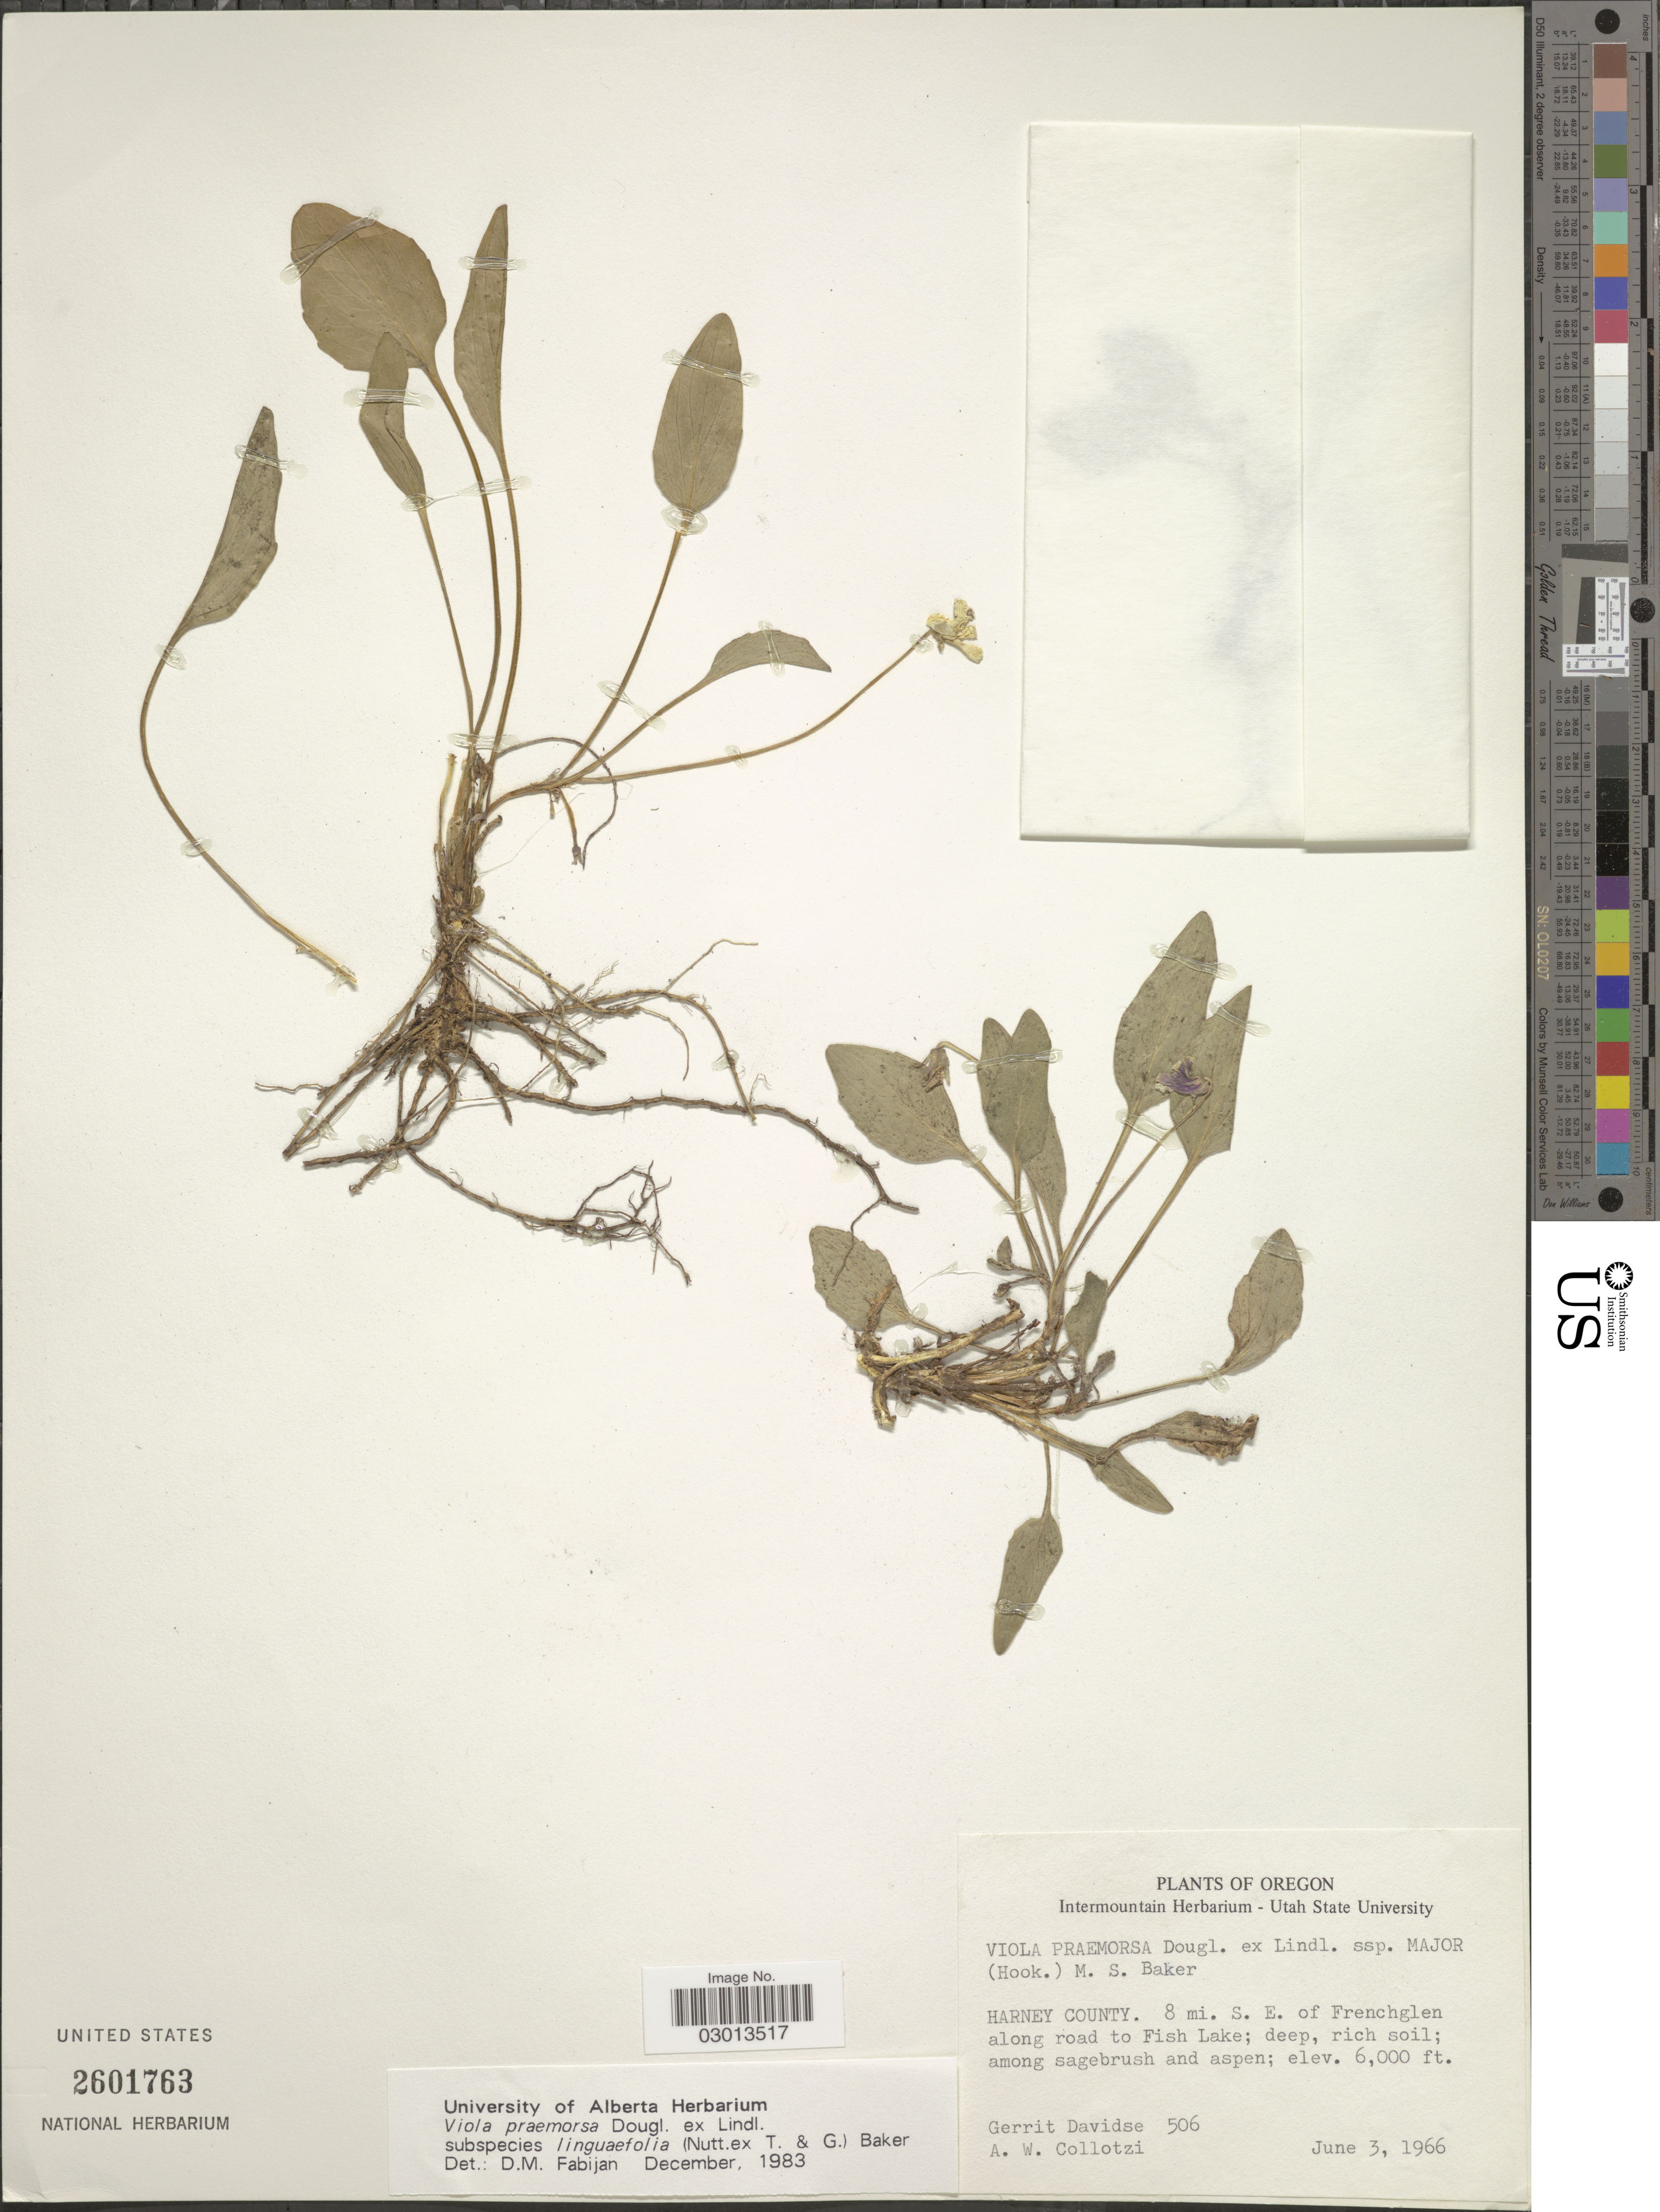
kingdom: Plantae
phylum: Tracheophyta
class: Magnoliopsida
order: Malpighiales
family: Violaceae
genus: Viola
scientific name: Viola praemorsa subsp. linguifolia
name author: (Nutt.) M.S. Baker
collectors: G. Davidse & A. W. Collotzi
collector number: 506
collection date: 1966-06-03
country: United States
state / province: Oregon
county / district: Harney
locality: Harney County. 8 mi. S. E. of Frenchglen along road to Fish Lake.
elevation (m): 1829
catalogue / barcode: US 2601763